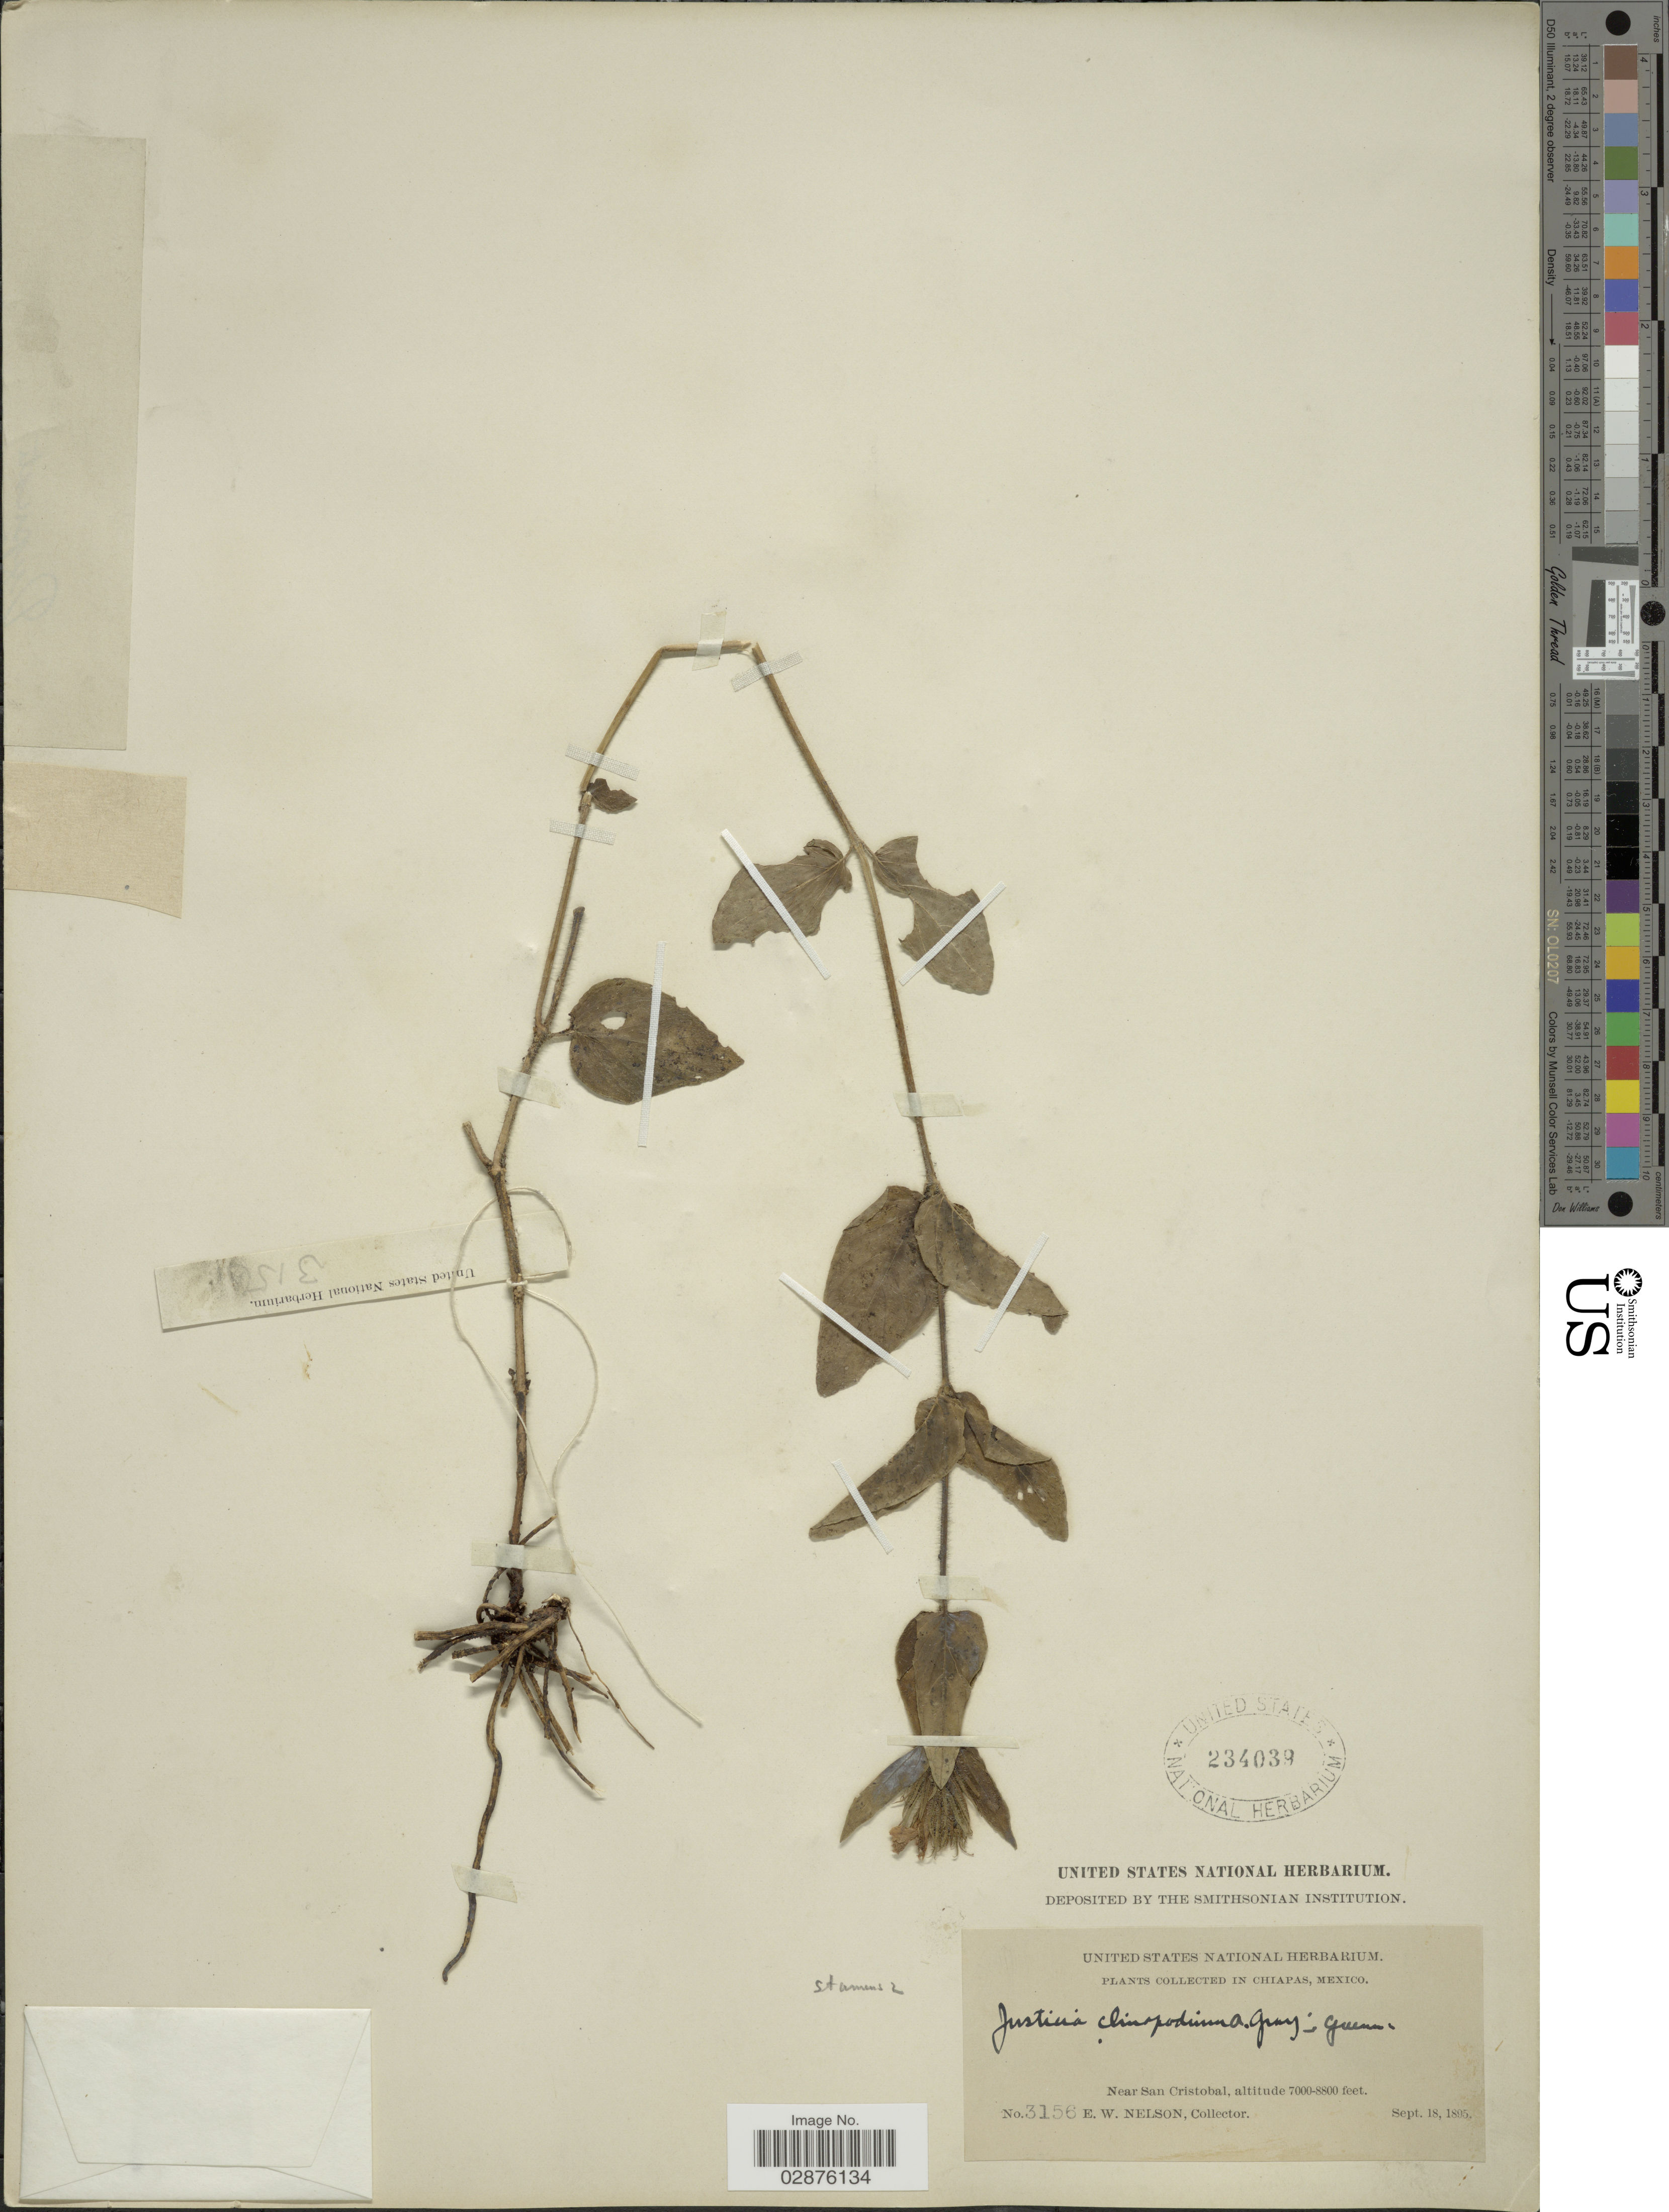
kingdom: Plantae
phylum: Tracheophyta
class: Magnoliopsida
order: Lamiales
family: Acanthaceae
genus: Justicia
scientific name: Justicia clinopodium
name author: A. Gray ex Greenm.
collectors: E. W. Nelson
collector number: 3156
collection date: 1895-09-18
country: Mexico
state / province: Chiapas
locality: Near San Cristobal.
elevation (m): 2134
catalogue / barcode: US 234039